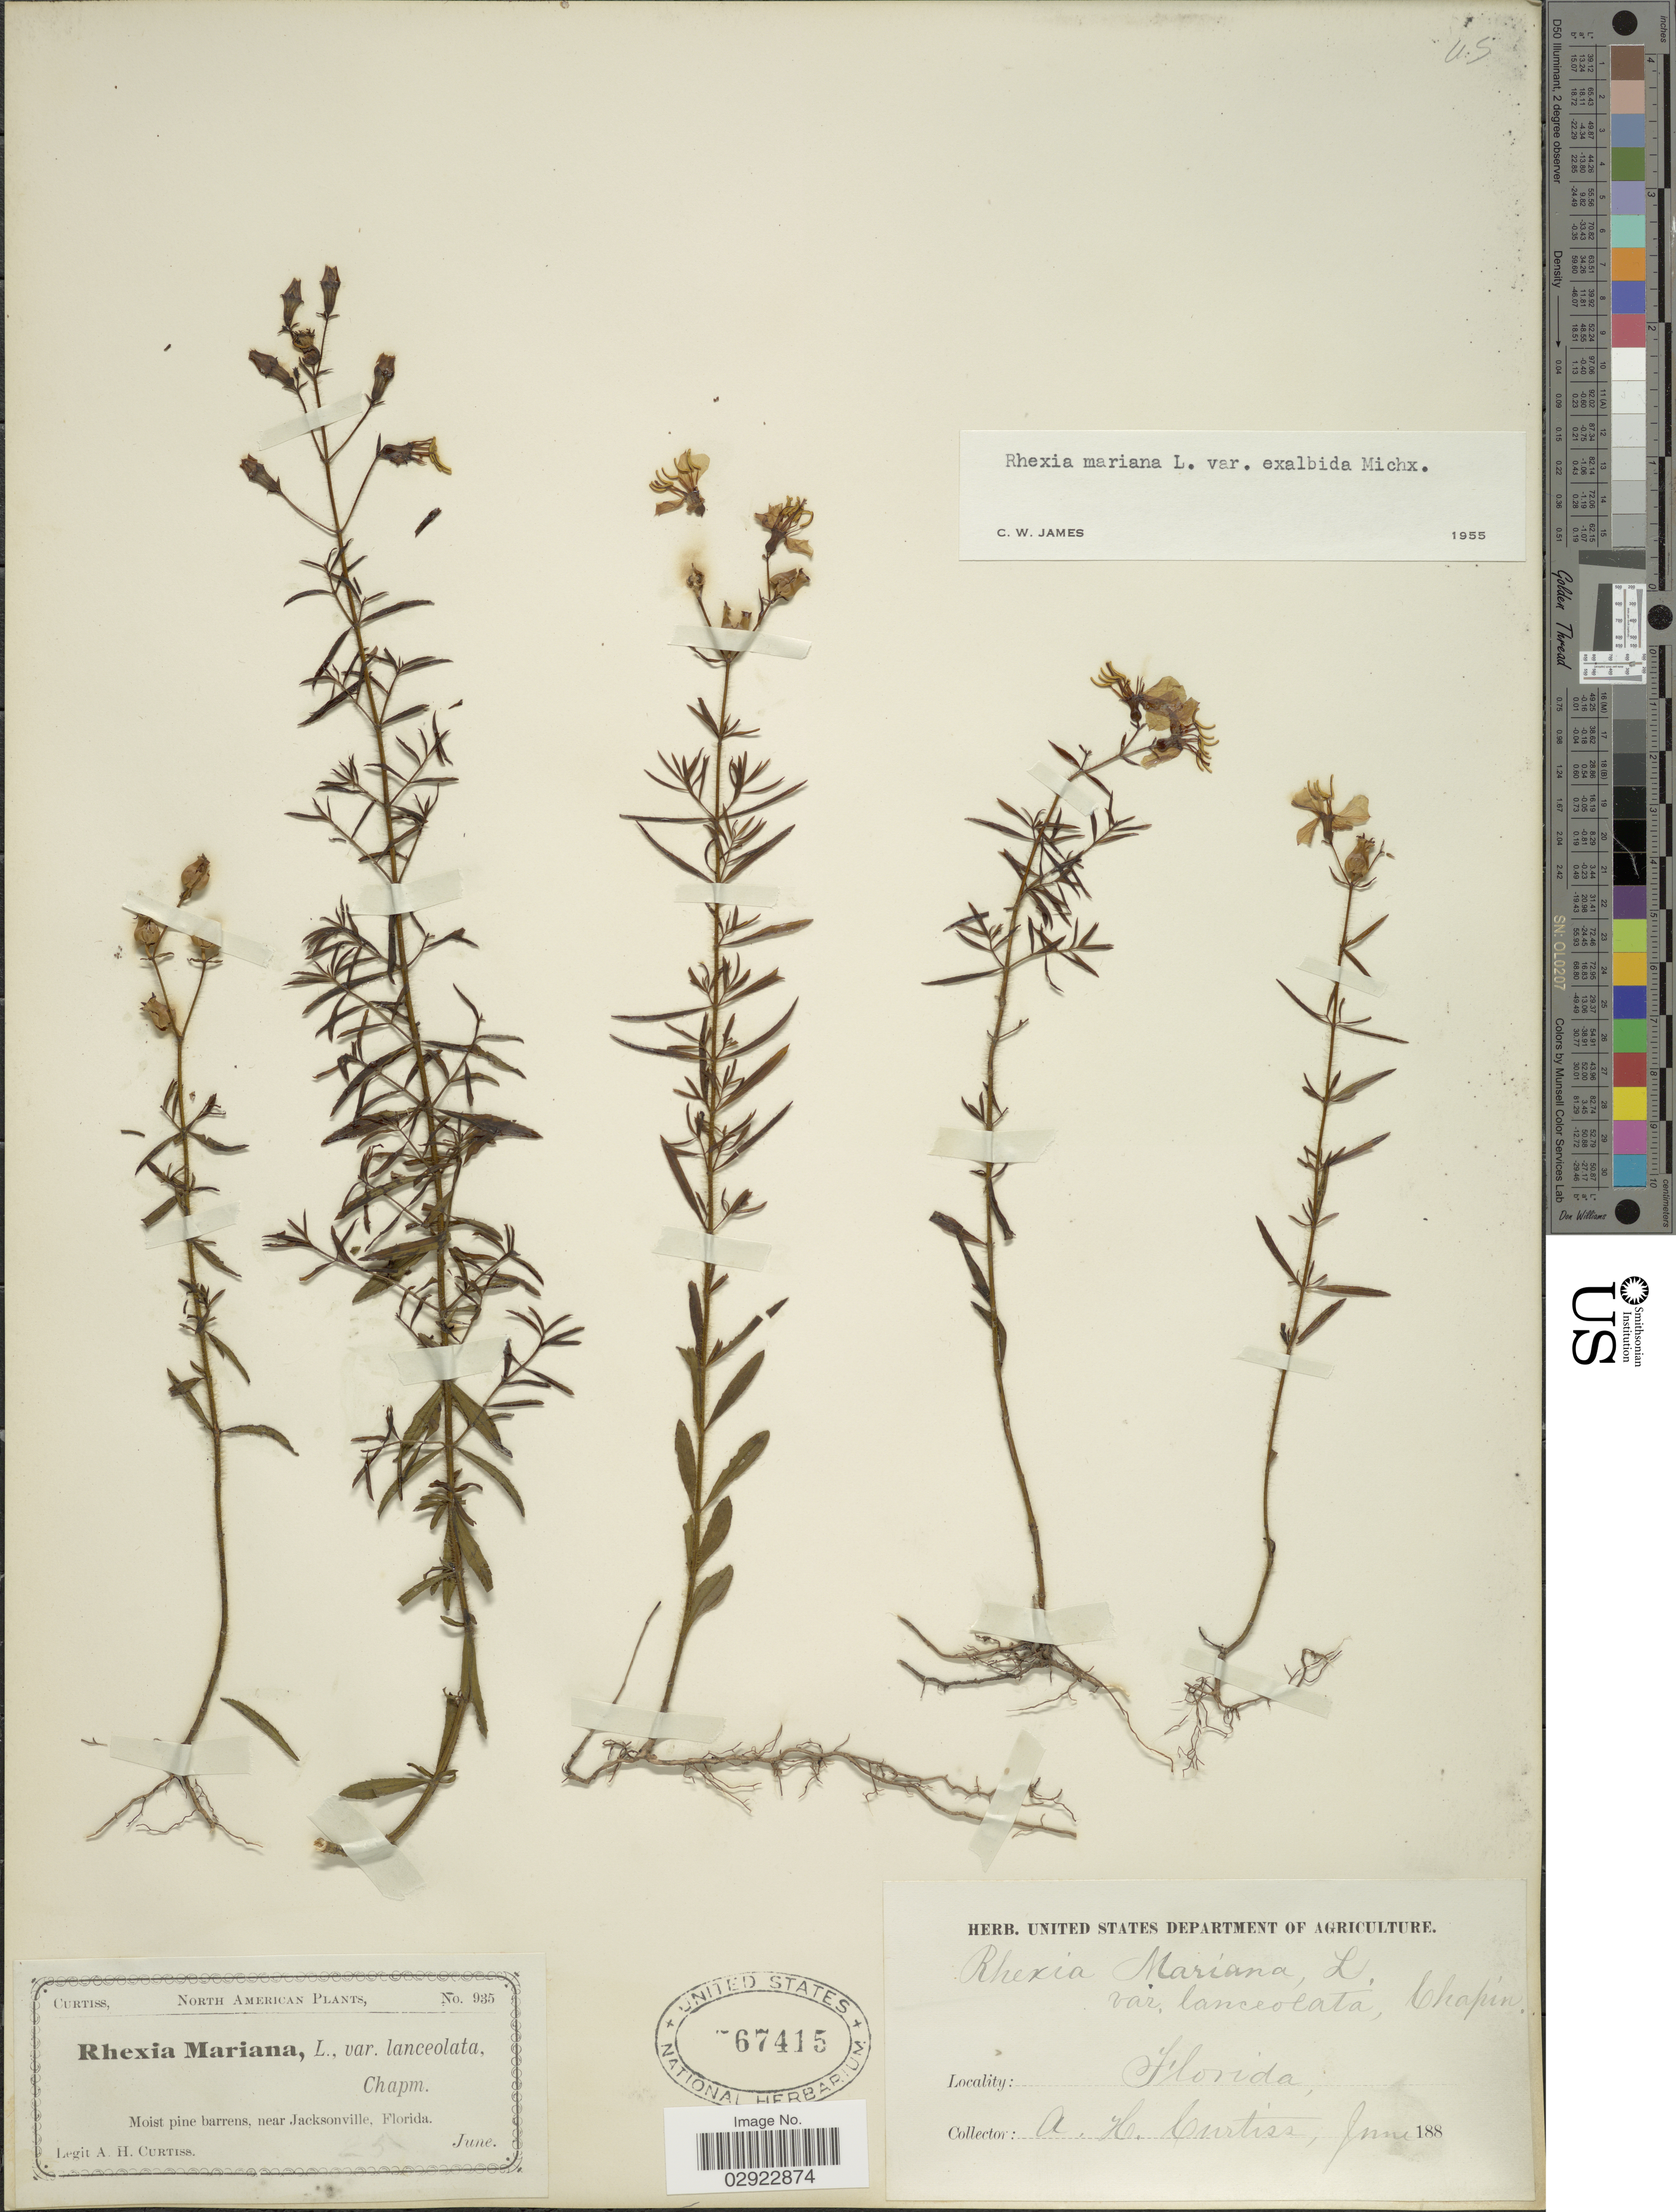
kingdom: Plantae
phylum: Tracheophyta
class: Magnoliopsida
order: Myrtales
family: Melastomataceae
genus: Rhexia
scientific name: Rhexia mariana var. exalbida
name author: Michx.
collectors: A. H. Curtiss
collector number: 935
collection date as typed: June 188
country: United States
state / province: Florida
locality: Near Jacksonville.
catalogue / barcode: US 67415